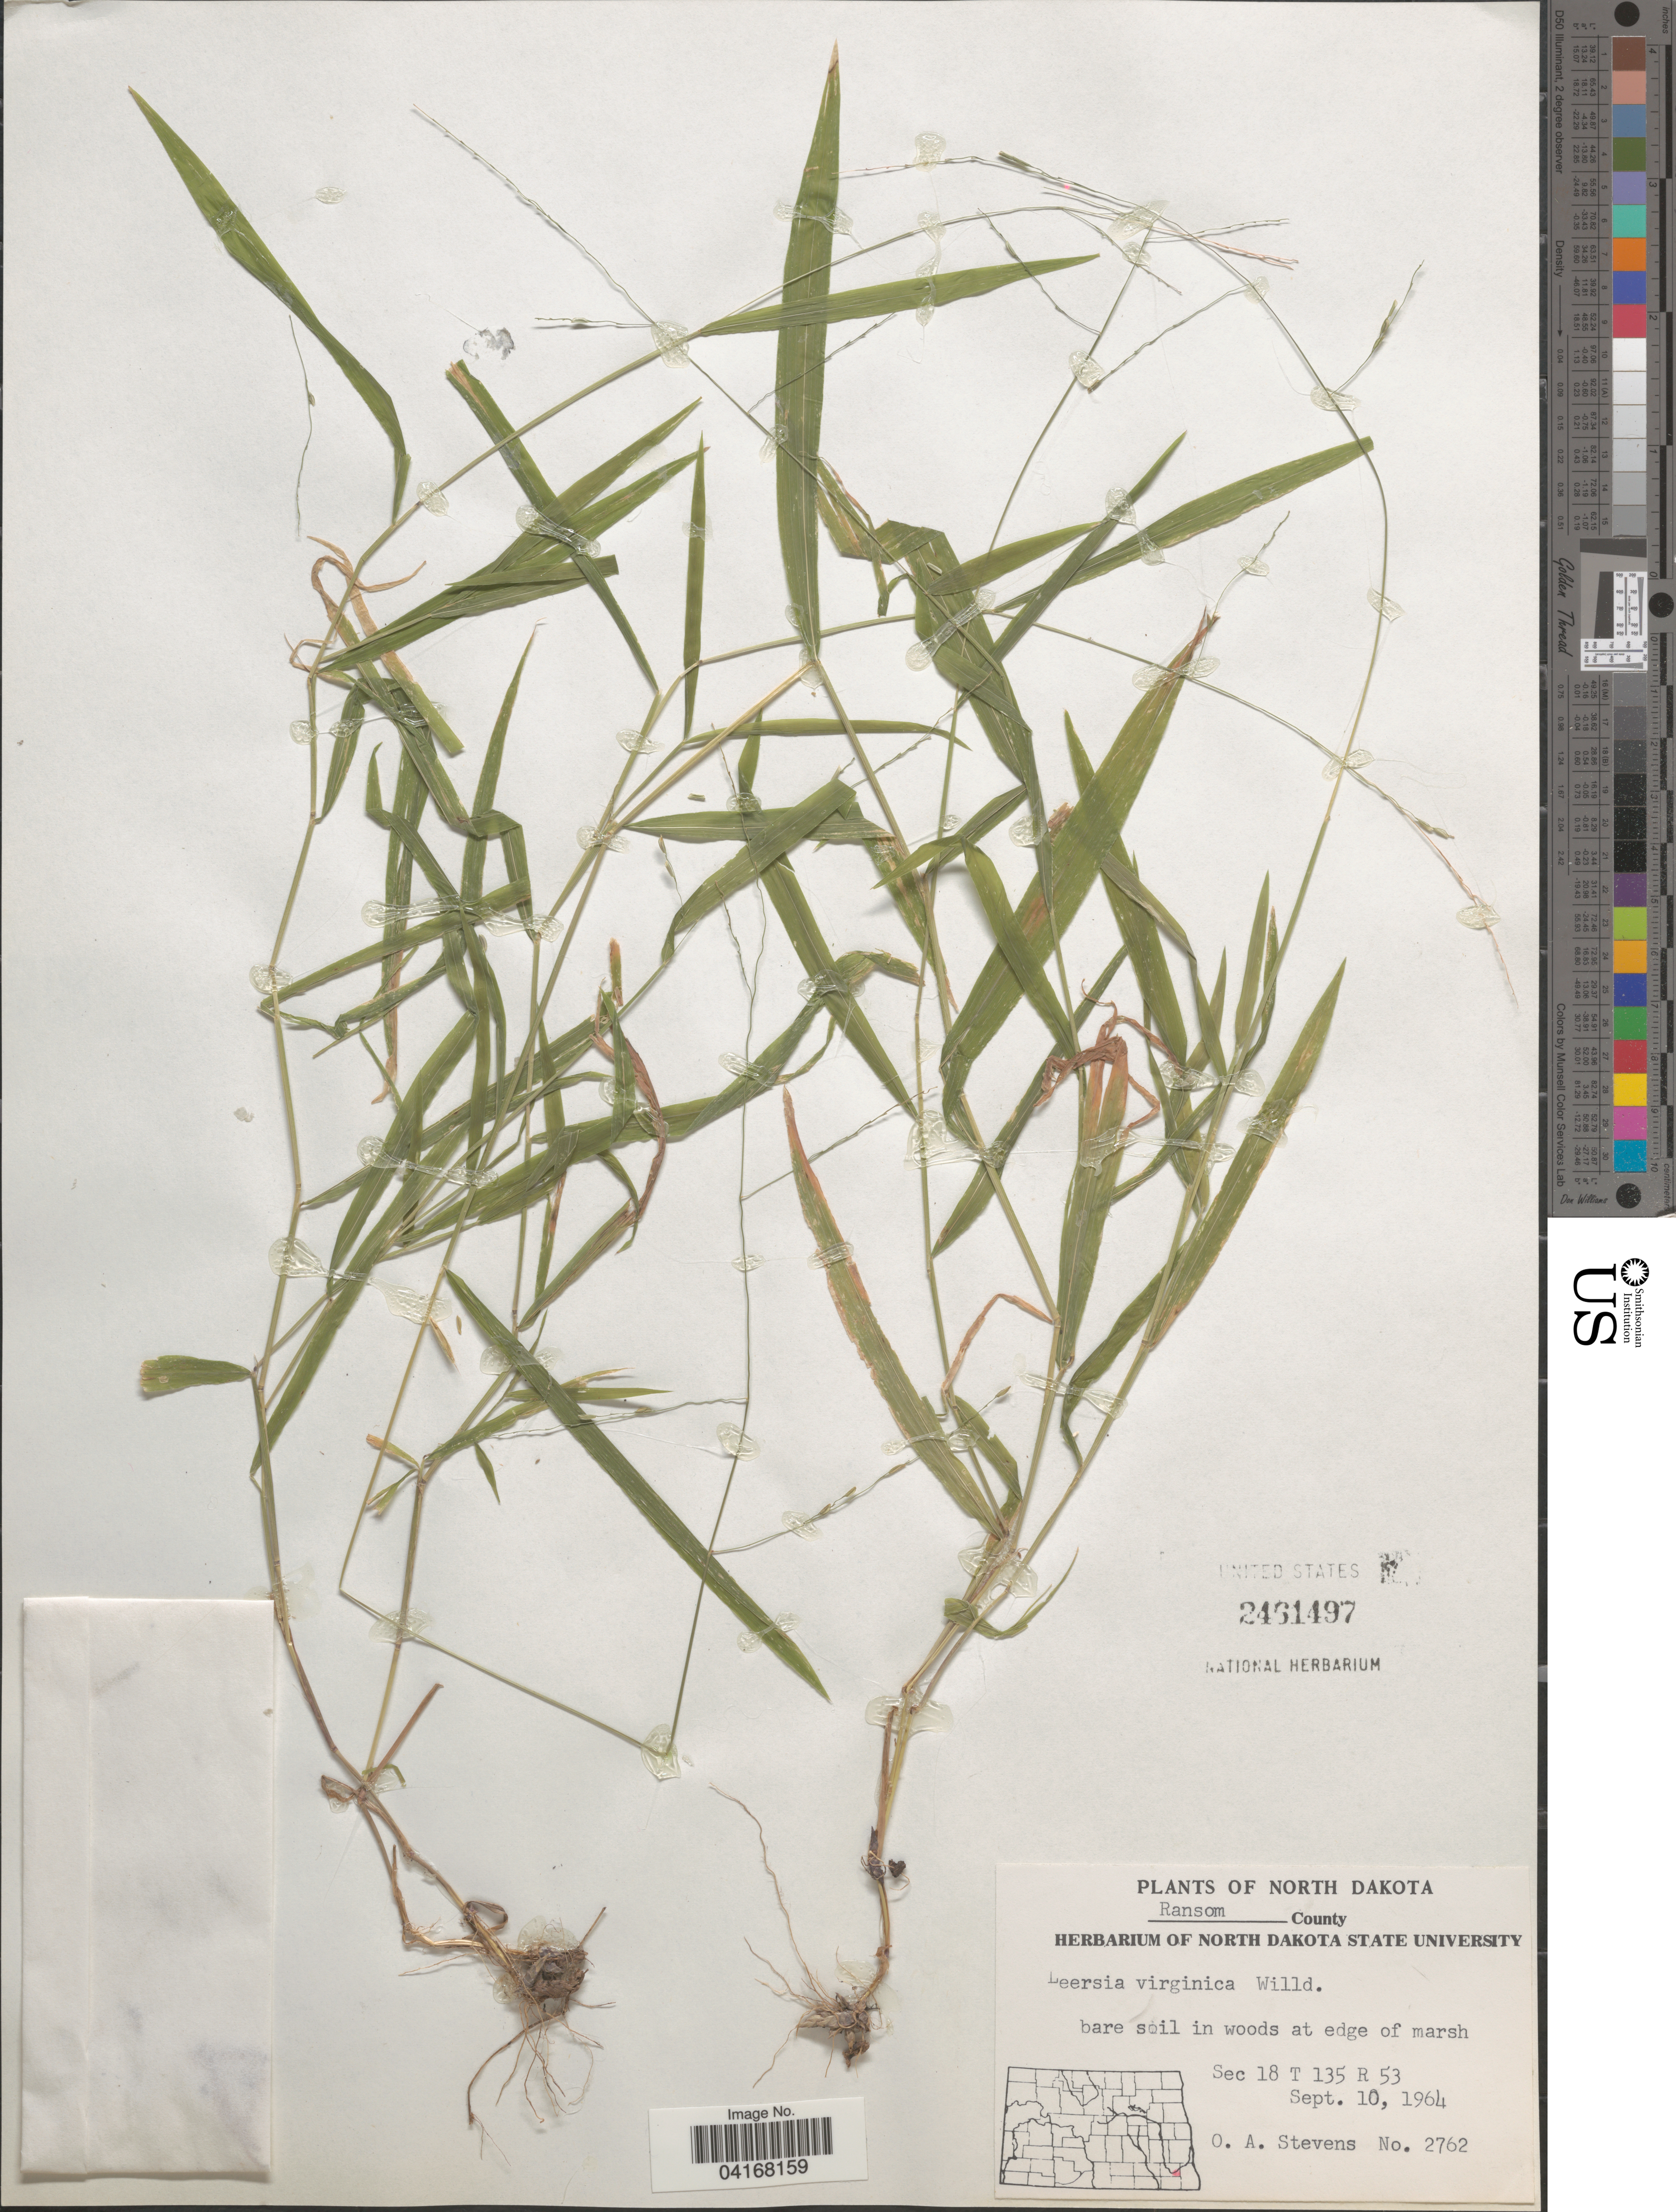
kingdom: Plantae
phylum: Tracheophyta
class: Liliopsida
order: Poales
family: Poaceae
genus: Leersia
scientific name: Leersia virginica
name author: Willd.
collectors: O. A. Stevens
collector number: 2762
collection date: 1964-09-10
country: United States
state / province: North Dakota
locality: Ransom County. Sec 18 T 135 R 53.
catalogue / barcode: US 2461497